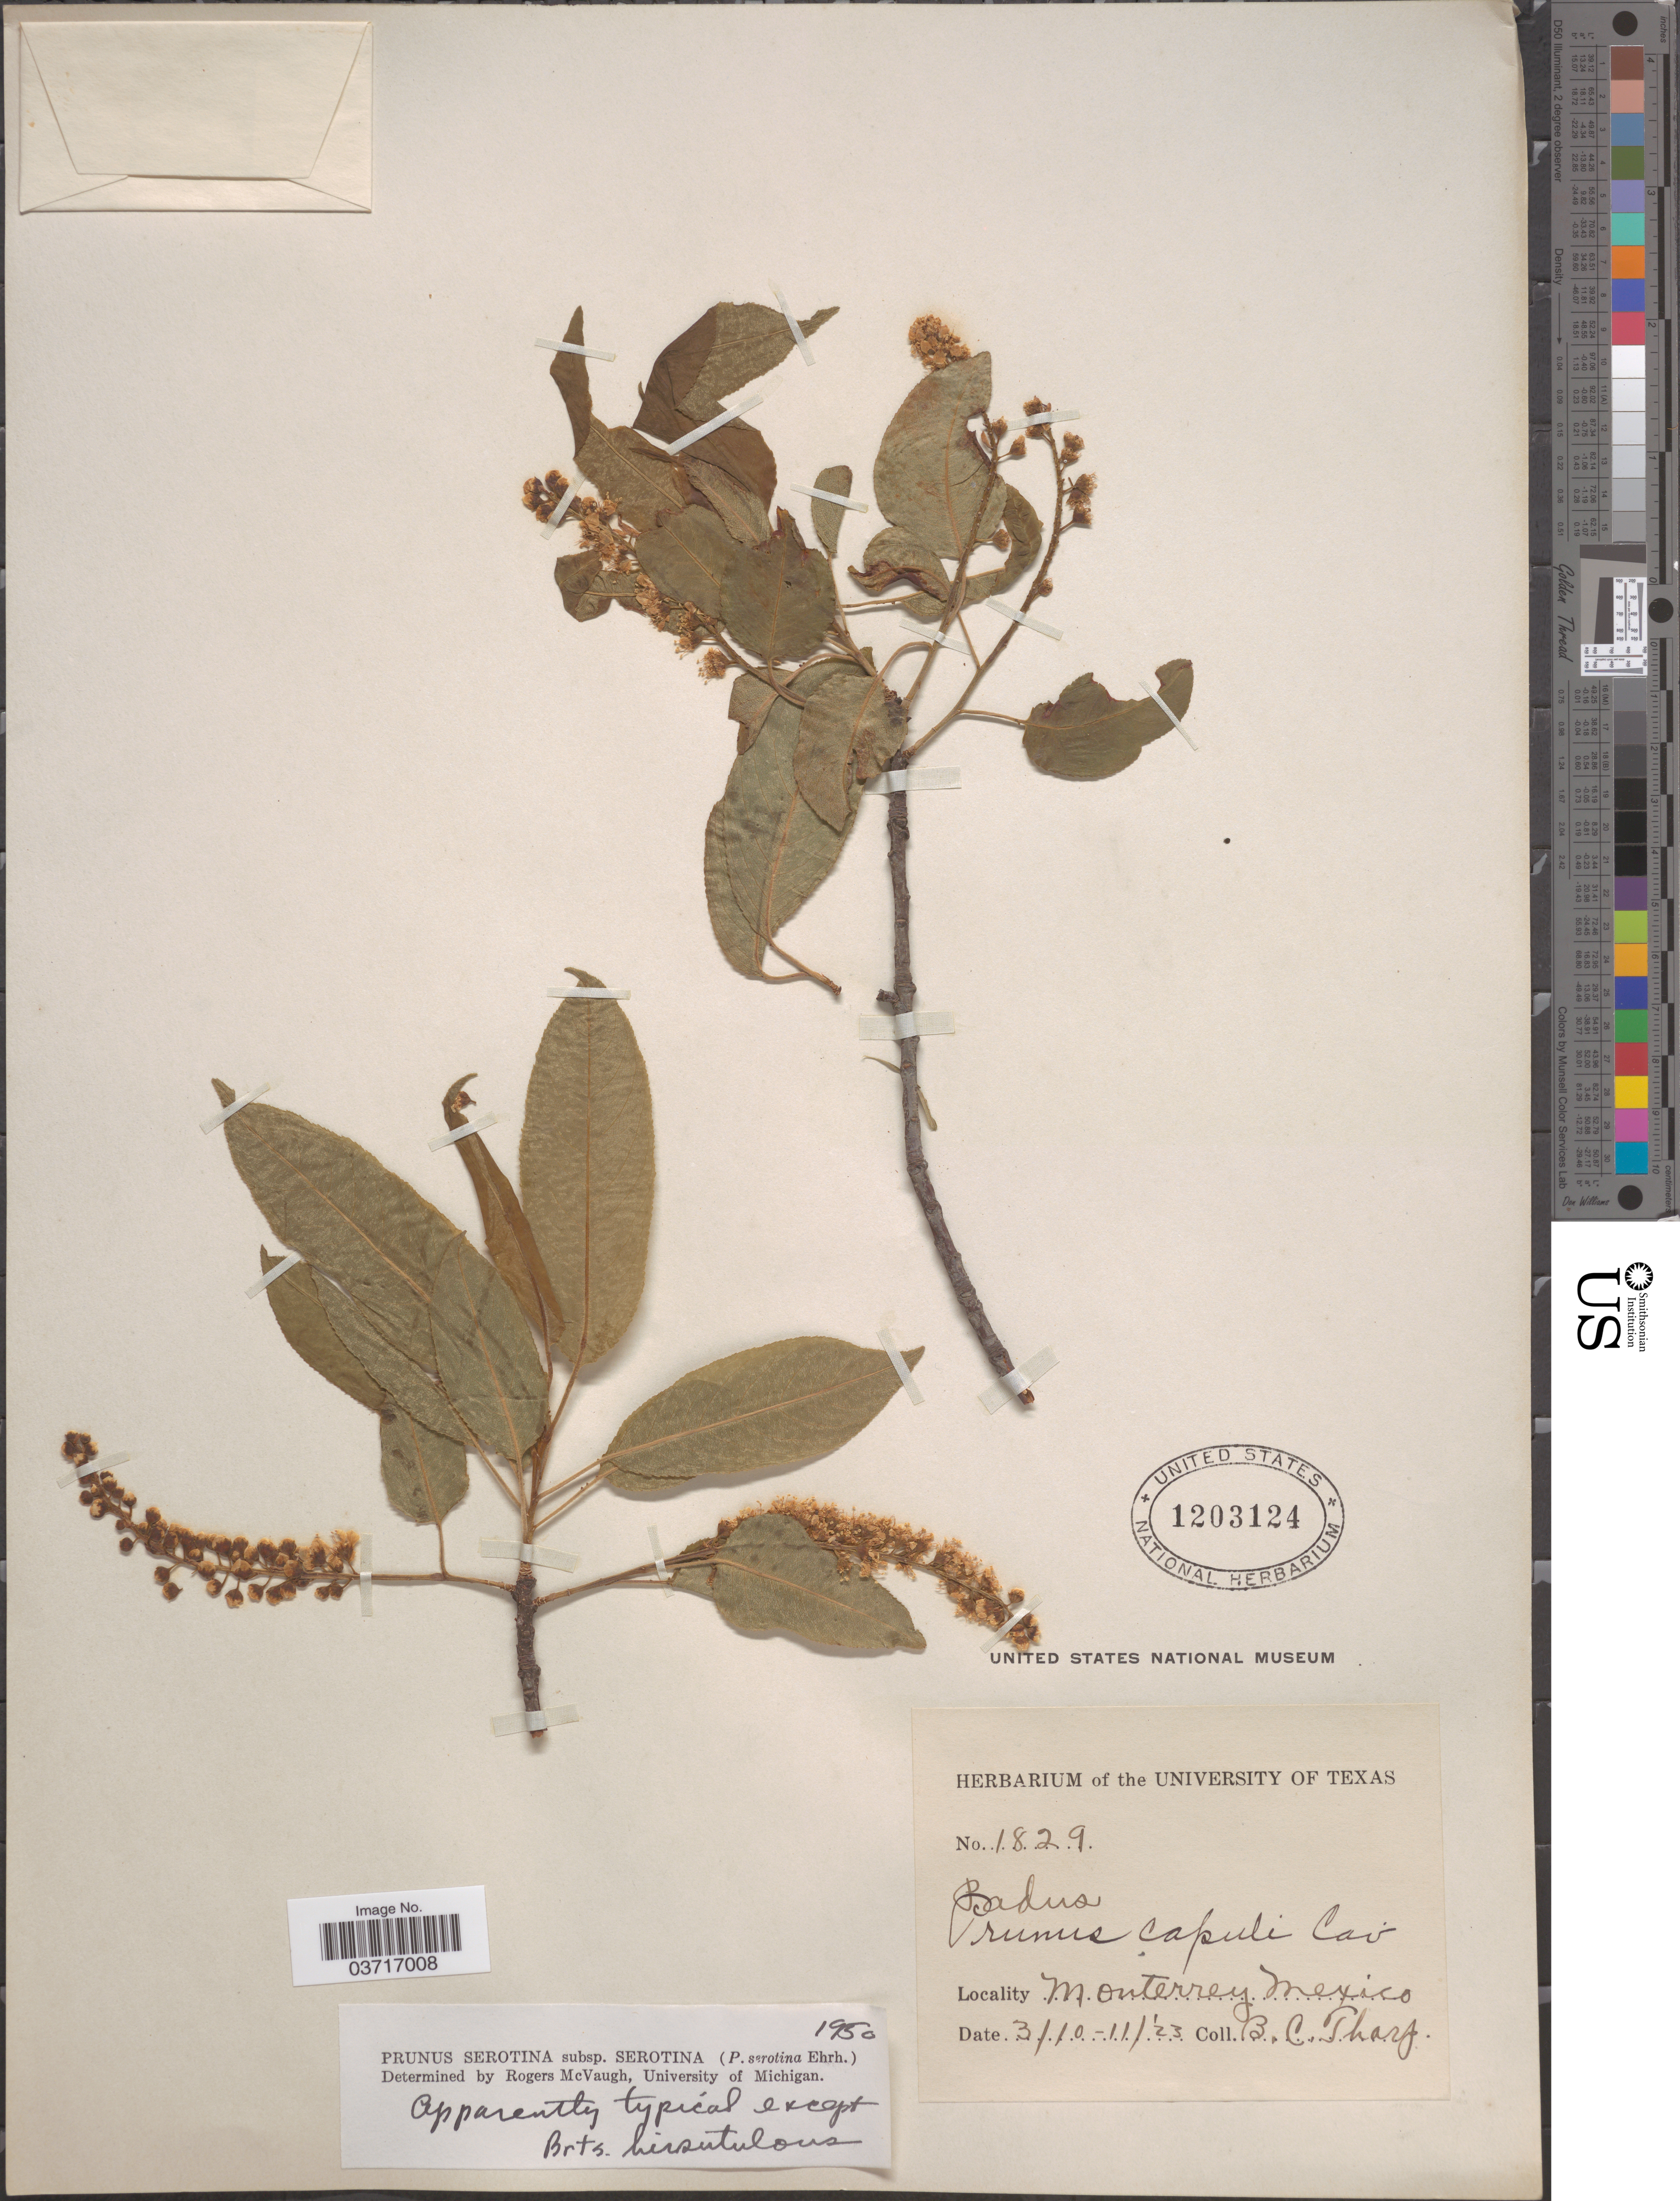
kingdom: Plantae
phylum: Tracheophyta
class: Magnoliopsida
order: Rosales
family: Rosaceae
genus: Prunus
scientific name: Prunus serotina var. serotina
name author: Ehrh.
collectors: B. C. Tharp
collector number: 1829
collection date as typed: Transcribed d/m/y: 3/10/23 to 3/11/23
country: Mexico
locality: Monterrey.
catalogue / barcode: US 1203124